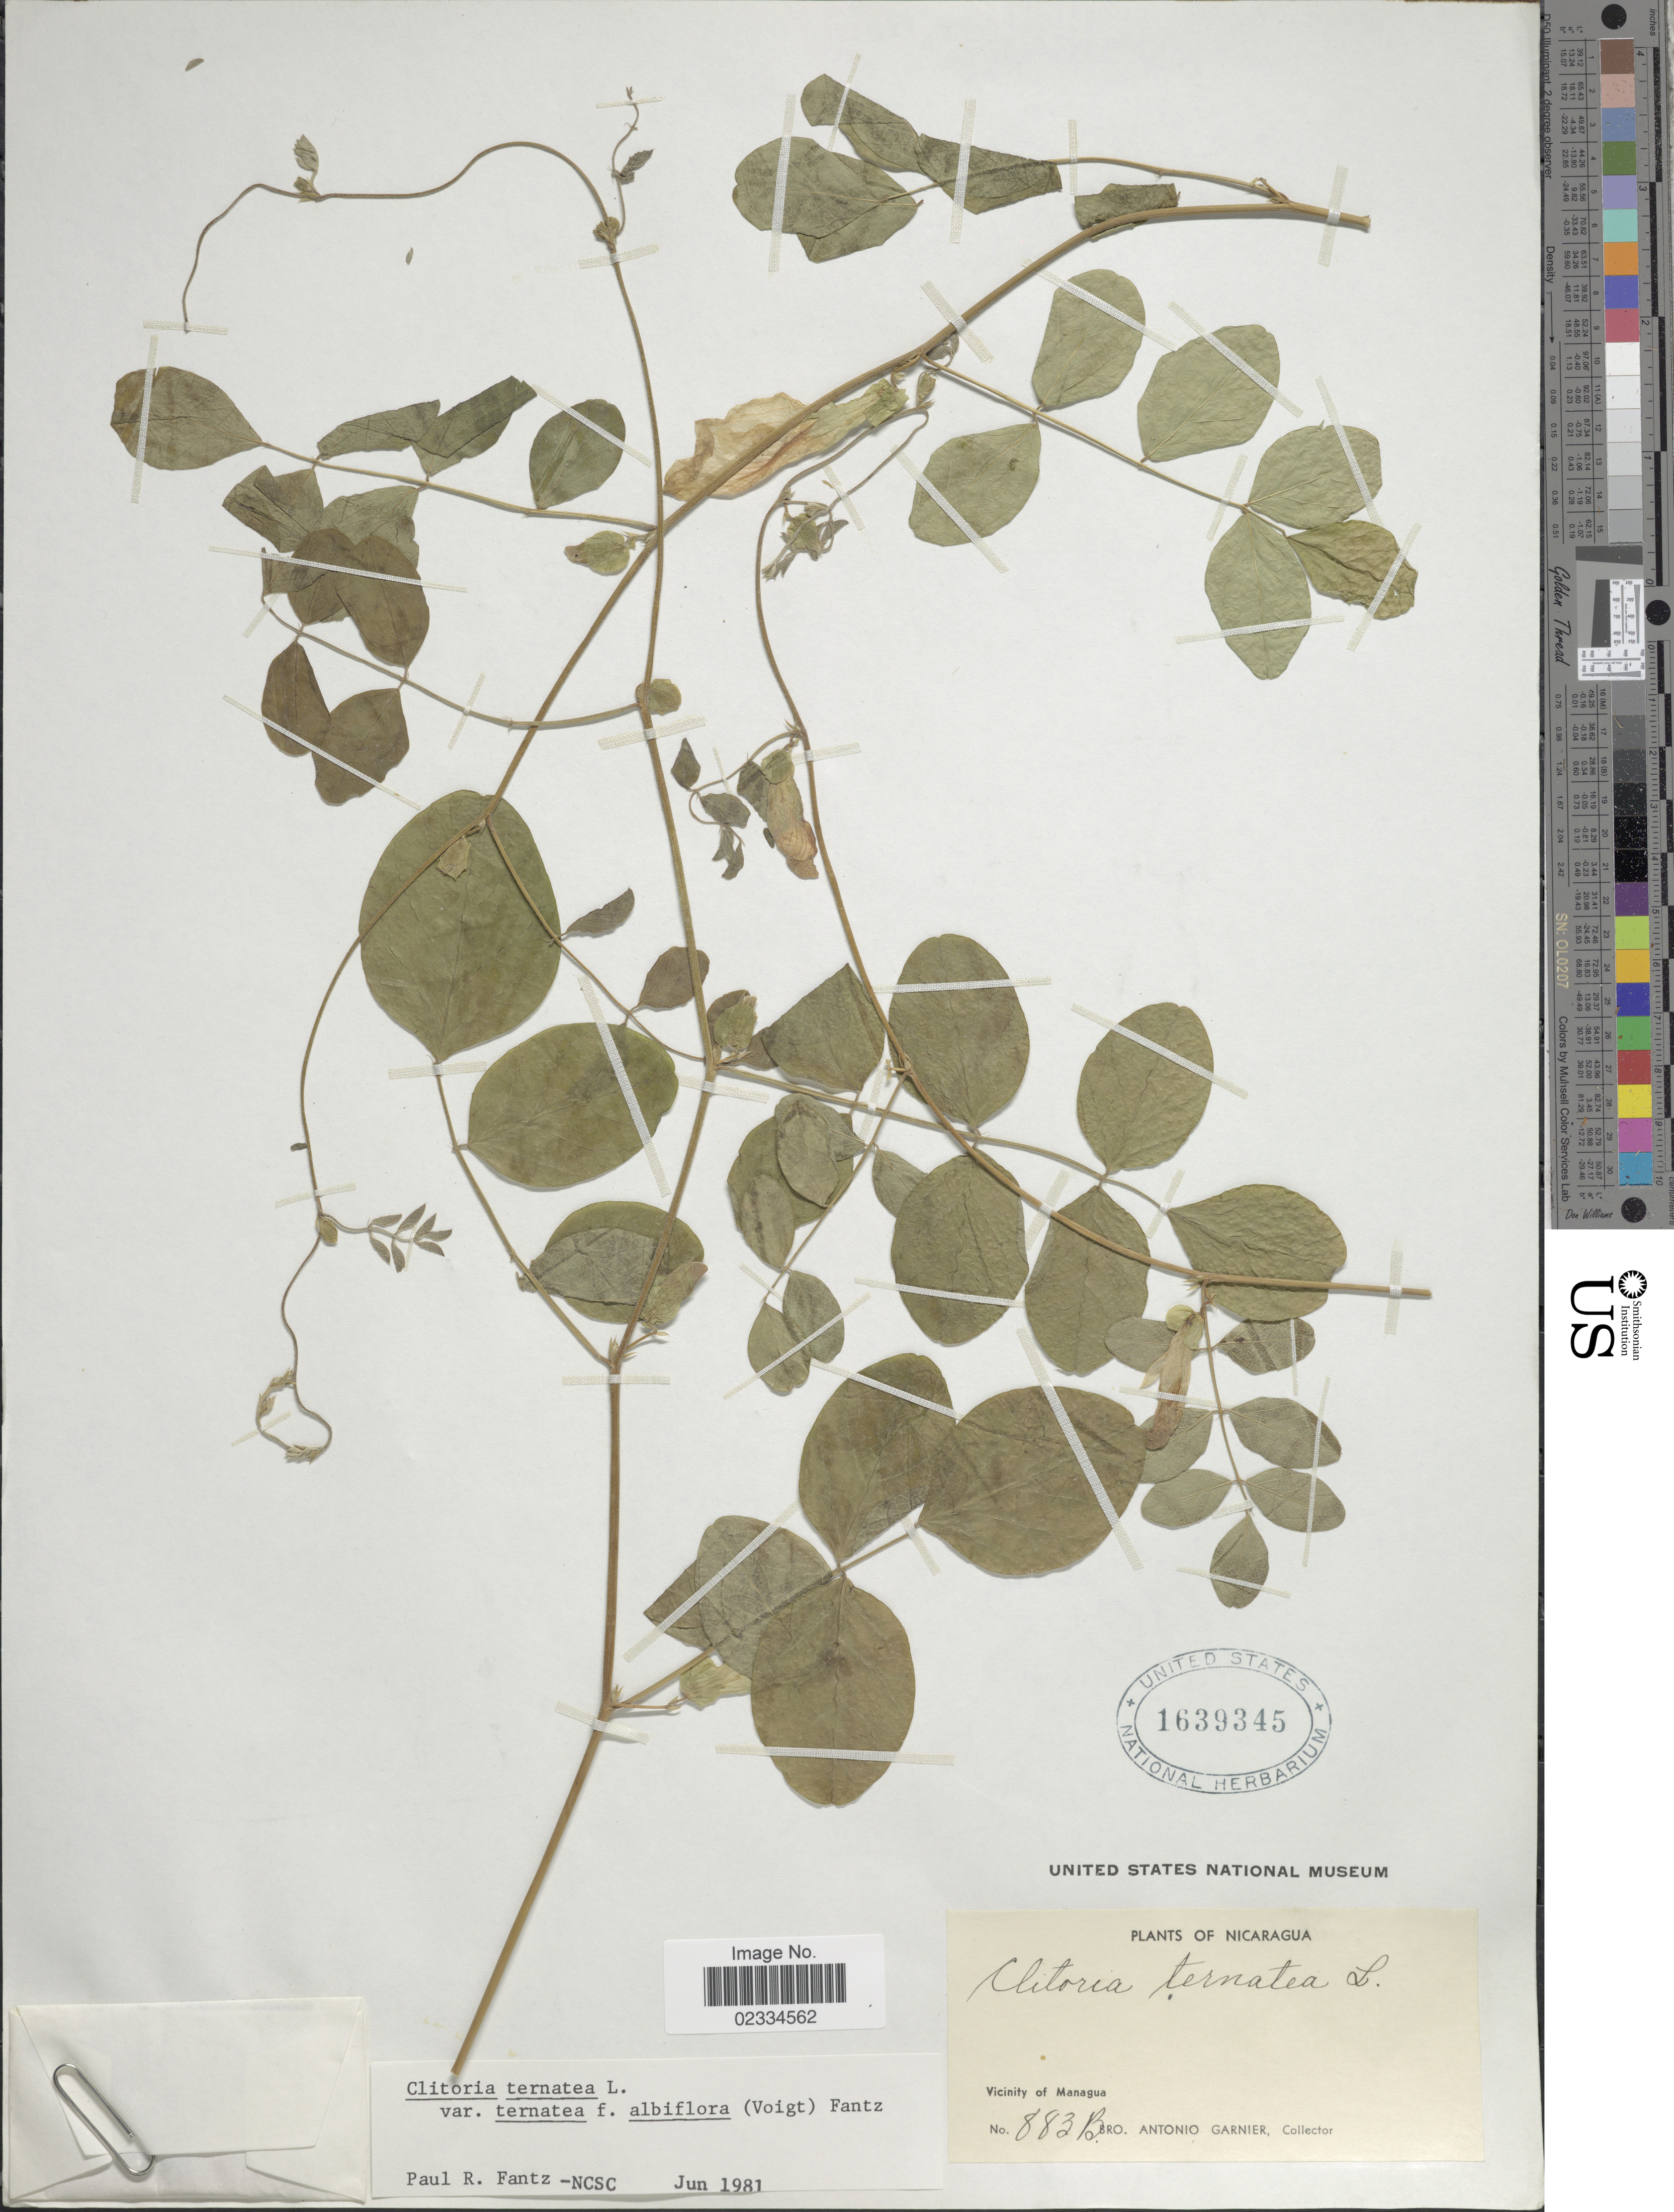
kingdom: Plantae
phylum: Tracheophyta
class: Magnoliopsida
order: Fabales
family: Fabaceae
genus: Clitoria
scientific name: Clitoria ternatea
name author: L.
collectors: Bro. A. Garnier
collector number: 883B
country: Nicaragua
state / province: Managua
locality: Vicinity of Managua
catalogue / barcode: US 1639345